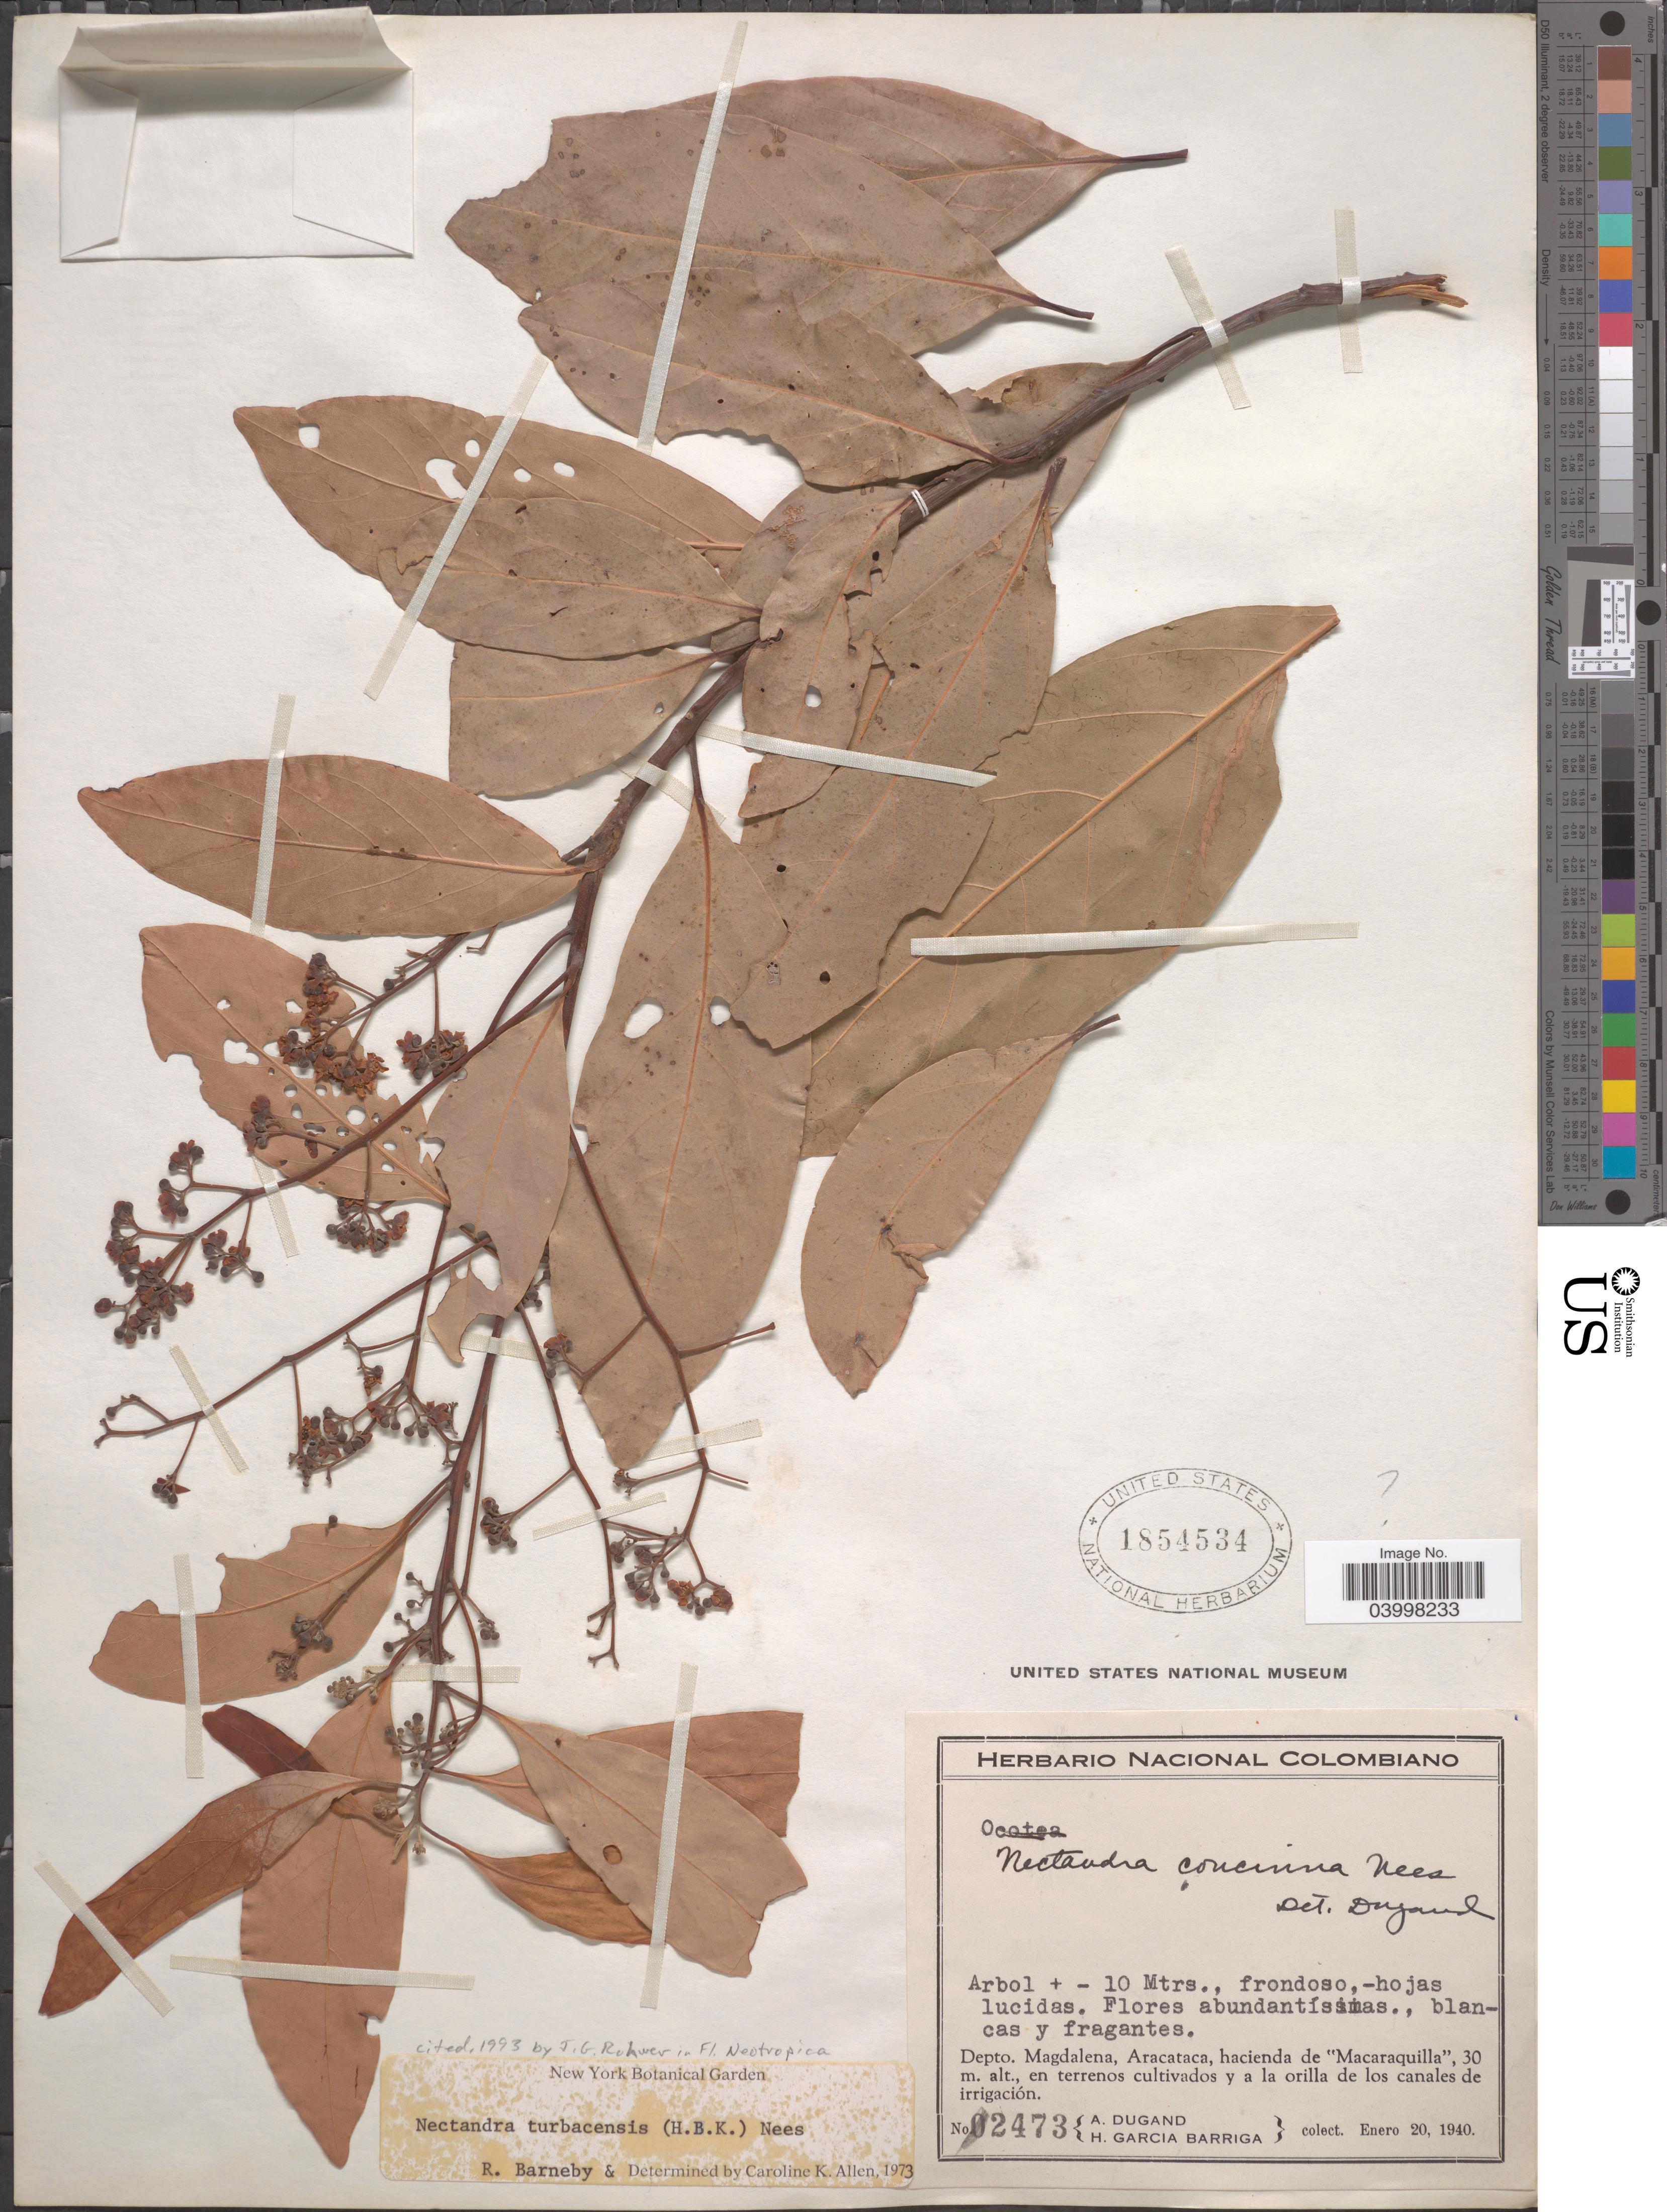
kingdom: Plantae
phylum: Tracheophyta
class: Magnoliopsida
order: Laurales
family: Lauraceae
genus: Nectandra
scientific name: Nectandra turbacensis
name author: (Kunth) Nees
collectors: A. Dugand & H. García Barriga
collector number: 2473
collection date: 1940-01-20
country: Colombia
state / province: Magdalena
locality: Depto. Magdalena, Aracataca, hacienda de "Macaraquilla".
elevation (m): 30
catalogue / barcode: US 1854534